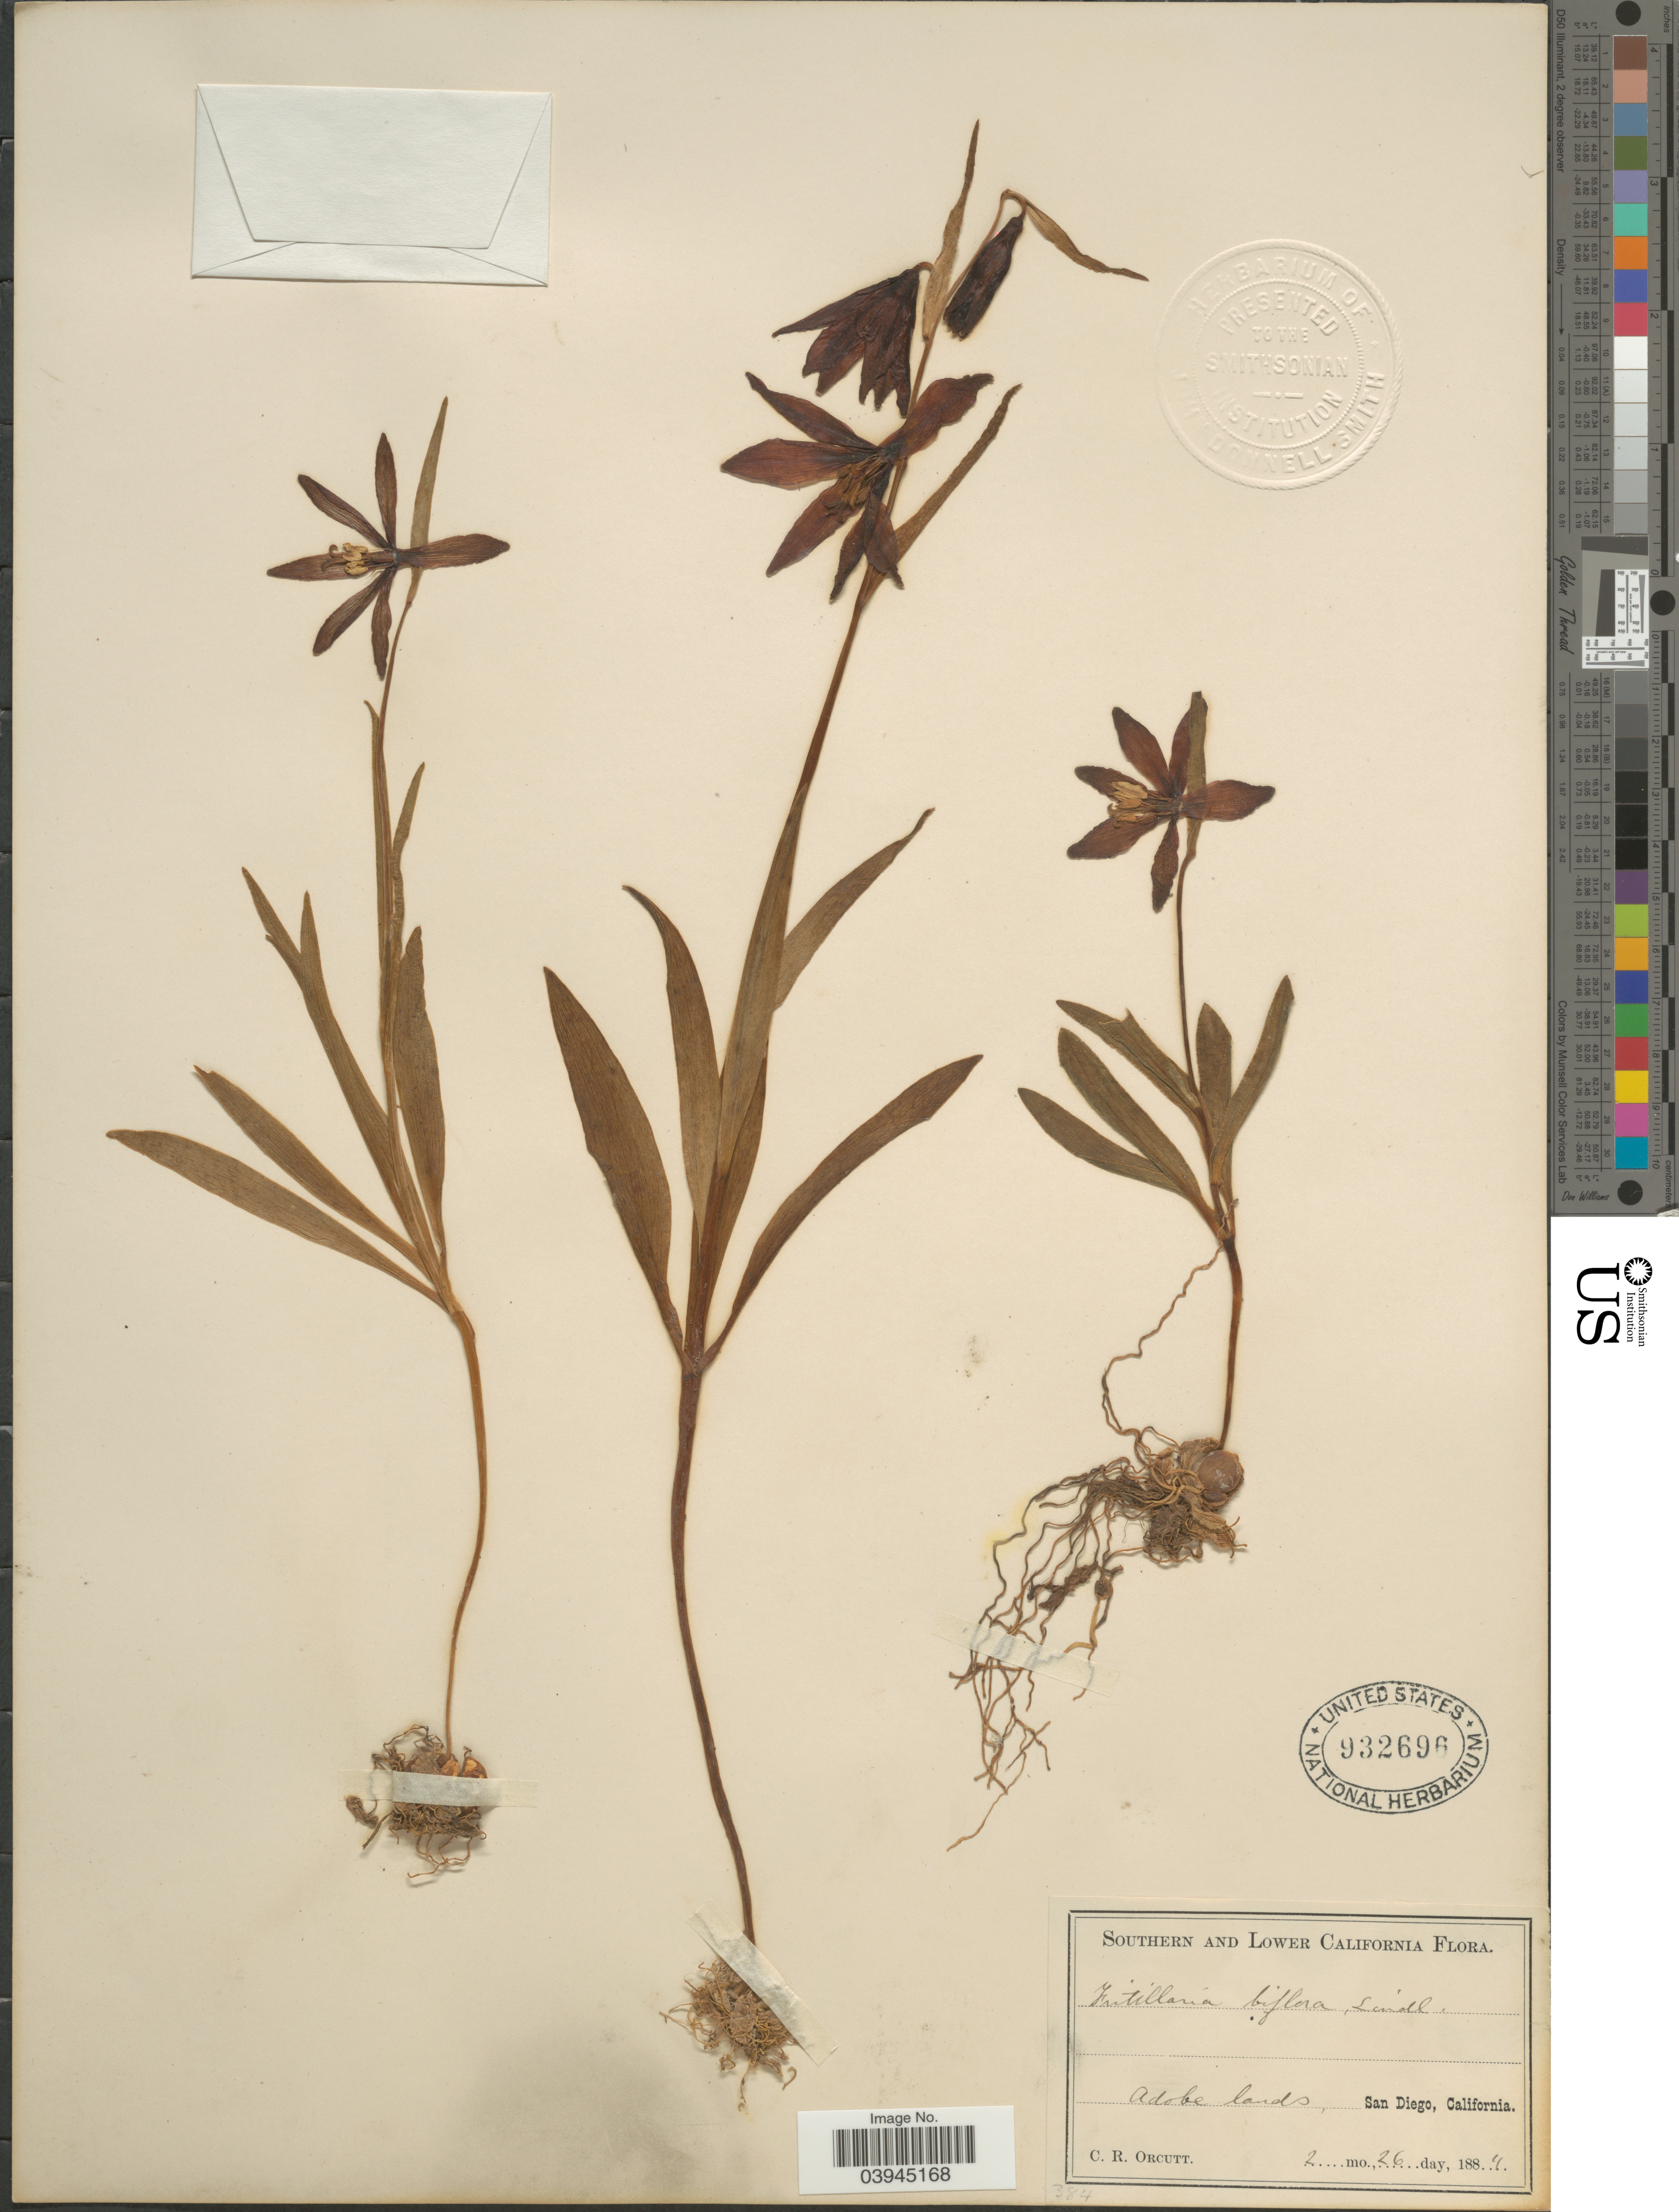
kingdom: Plantae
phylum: Tracheophyta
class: Liliopsida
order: Liliales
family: Liliaceae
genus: Fritillaria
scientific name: Fritillaria biflora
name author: Lindl.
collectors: C. R. Orcutt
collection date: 1884-02-26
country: United States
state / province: California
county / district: San Diego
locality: Southern California. Adobe lands, San Diego.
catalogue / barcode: US 932696